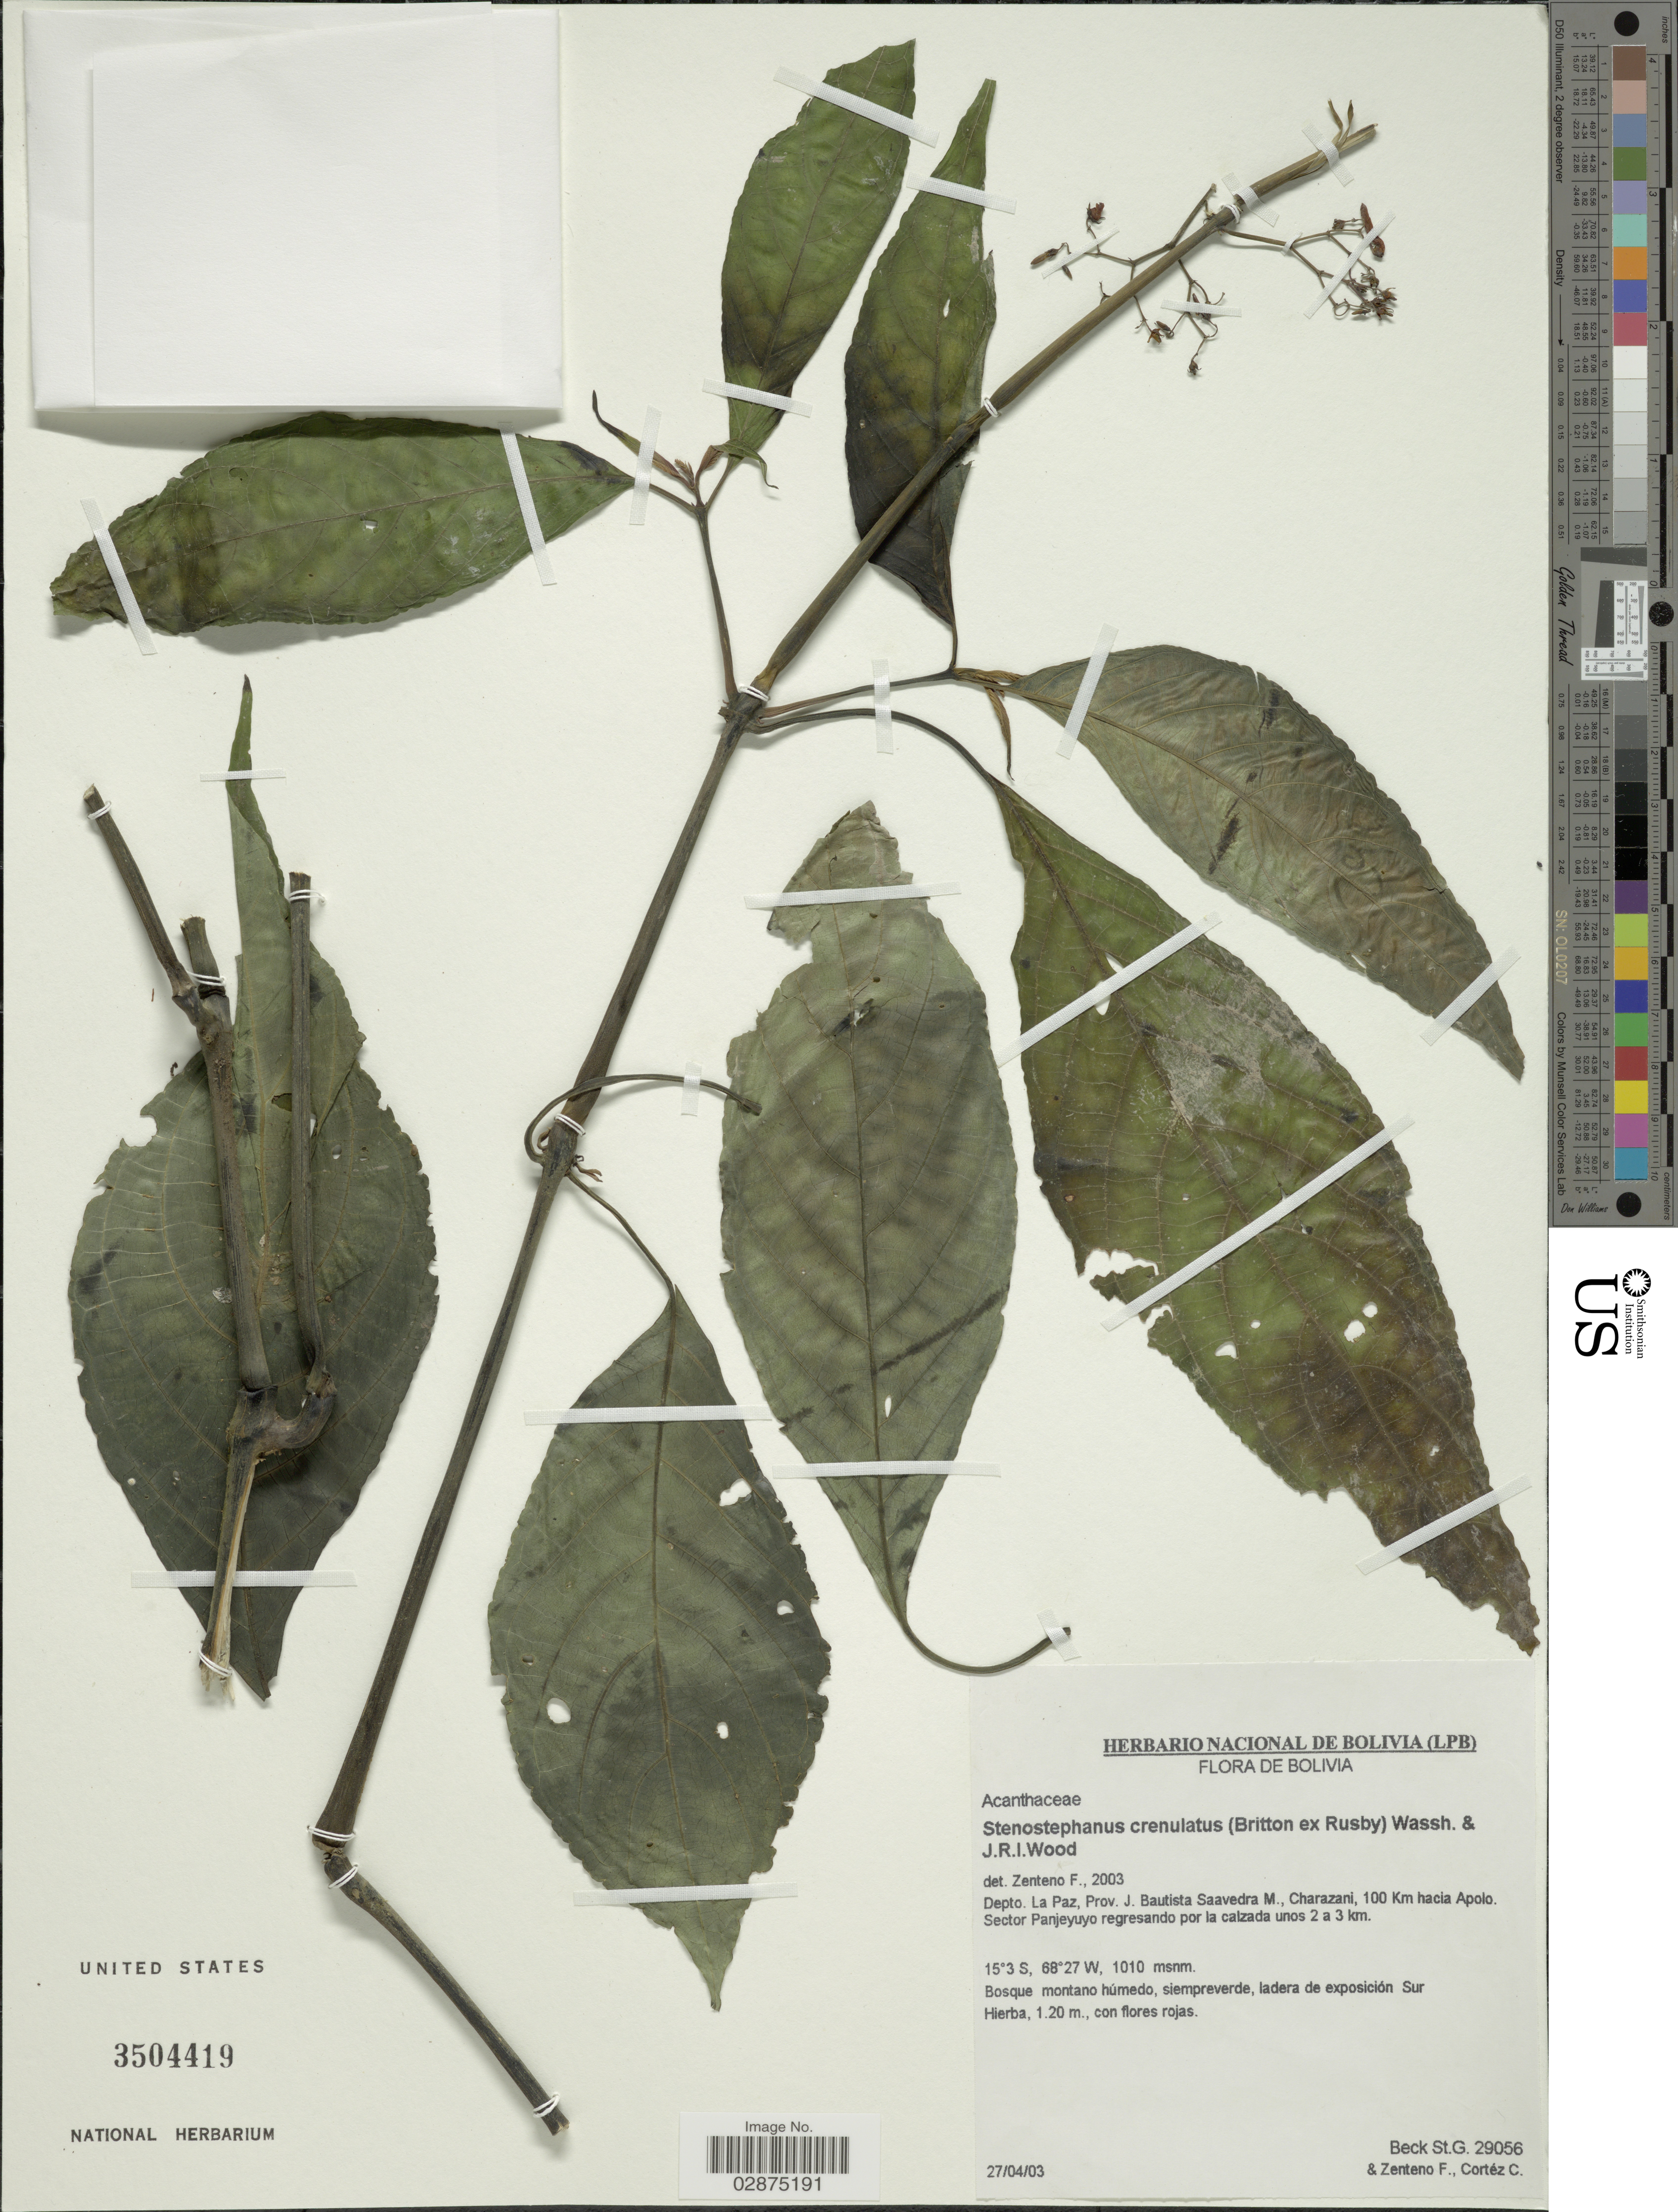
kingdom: Plantae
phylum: Tracheophyta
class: Magnoliopsida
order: Lamiales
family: Acanthaceae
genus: Stenostephanus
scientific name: Stenostephanus crenulatus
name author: (Britton ex Rusby) Wassh.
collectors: S. G. Beck, F. Zenteno & C. Cortez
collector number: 29056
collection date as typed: Transcribed d/m/y: 27/4/3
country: Bolivia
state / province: La Paz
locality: Depto. La Paz, Prov. J. Bautista Saavedra M., Charazani, 100 Km hacia Apolo. Sector Panjeyuyo regresando por la calzada unos 2 a 3 km.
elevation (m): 1010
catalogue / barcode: US 3504419